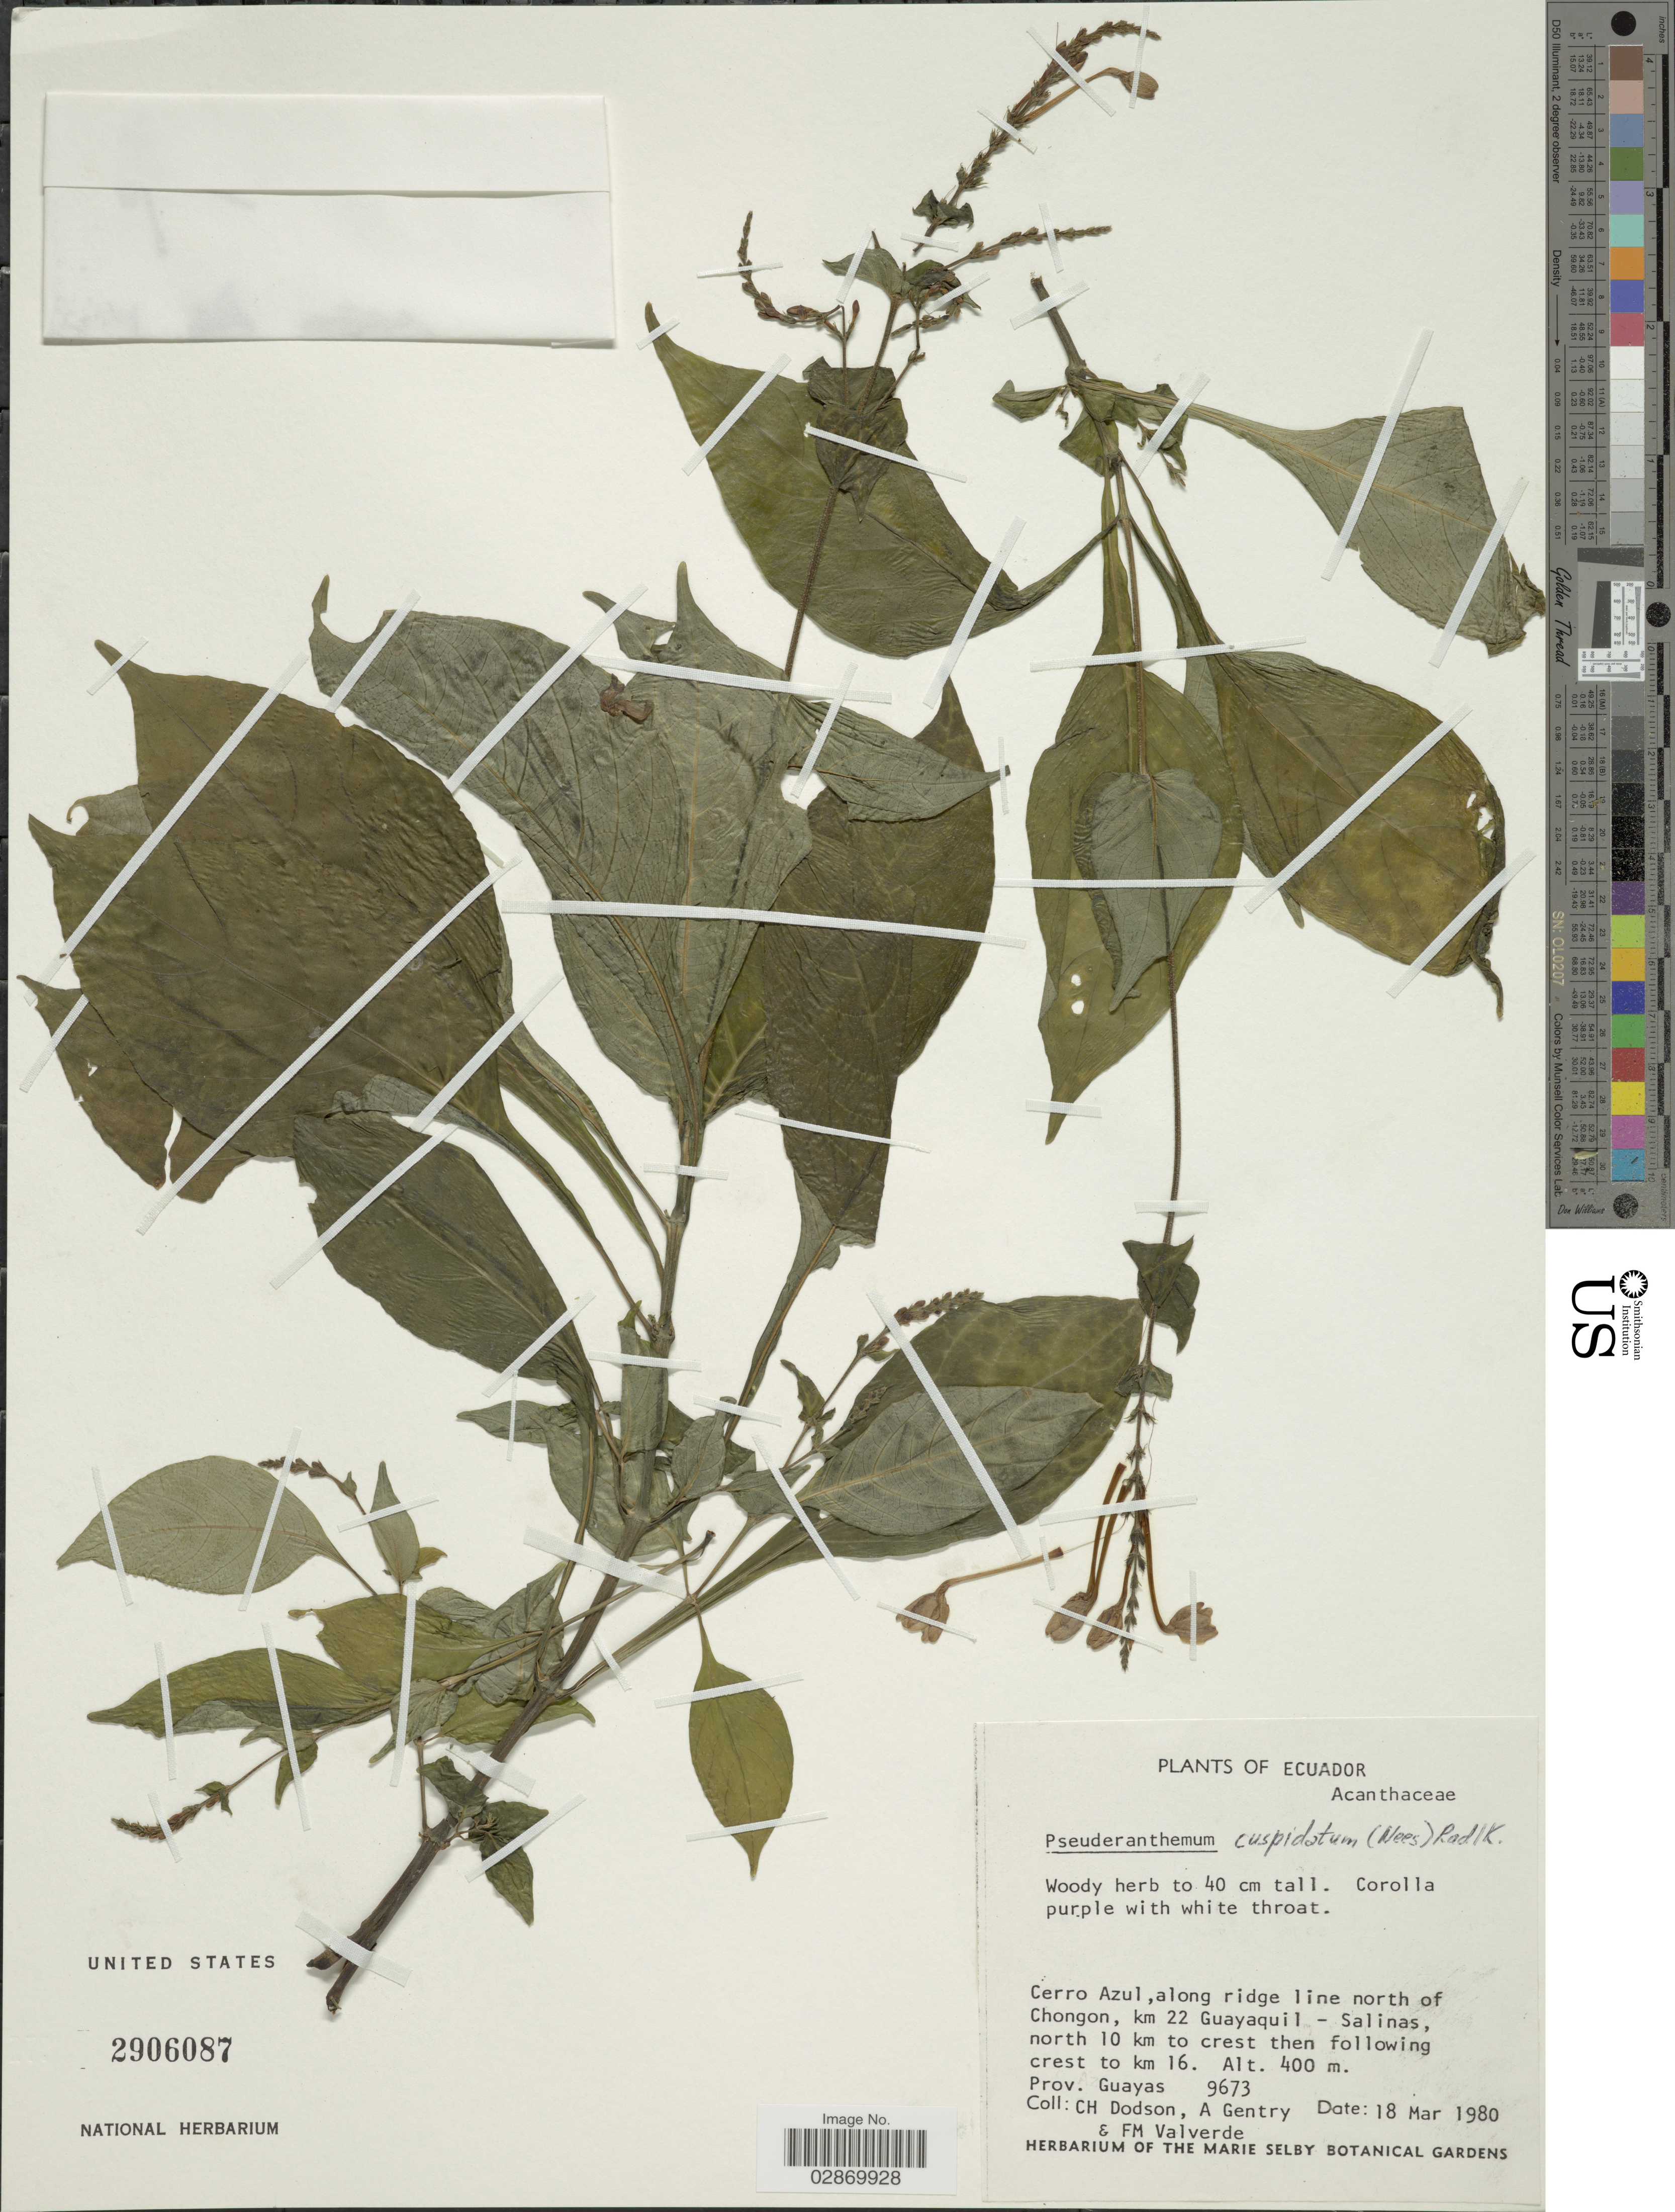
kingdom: Plantae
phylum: Tracheophyta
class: Magnoliopsida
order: Lamiales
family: Acanthaceae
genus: Pseuderanthemum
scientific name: Pseuderanthemum cuspidatum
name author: (Nees) Radlk. ex Lindau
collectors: C. H. Dodson, A. H. Gentry & F. M. Valverde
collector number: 9673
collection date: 1980-03-18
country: Ecuador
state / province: Guayas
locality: Cerro Azul, along ridge line north of Chongon, km 22 Guayaquil-Salinas, north 10 km to crest then following crest to km 16.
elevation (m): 400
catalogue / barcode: US 2906087